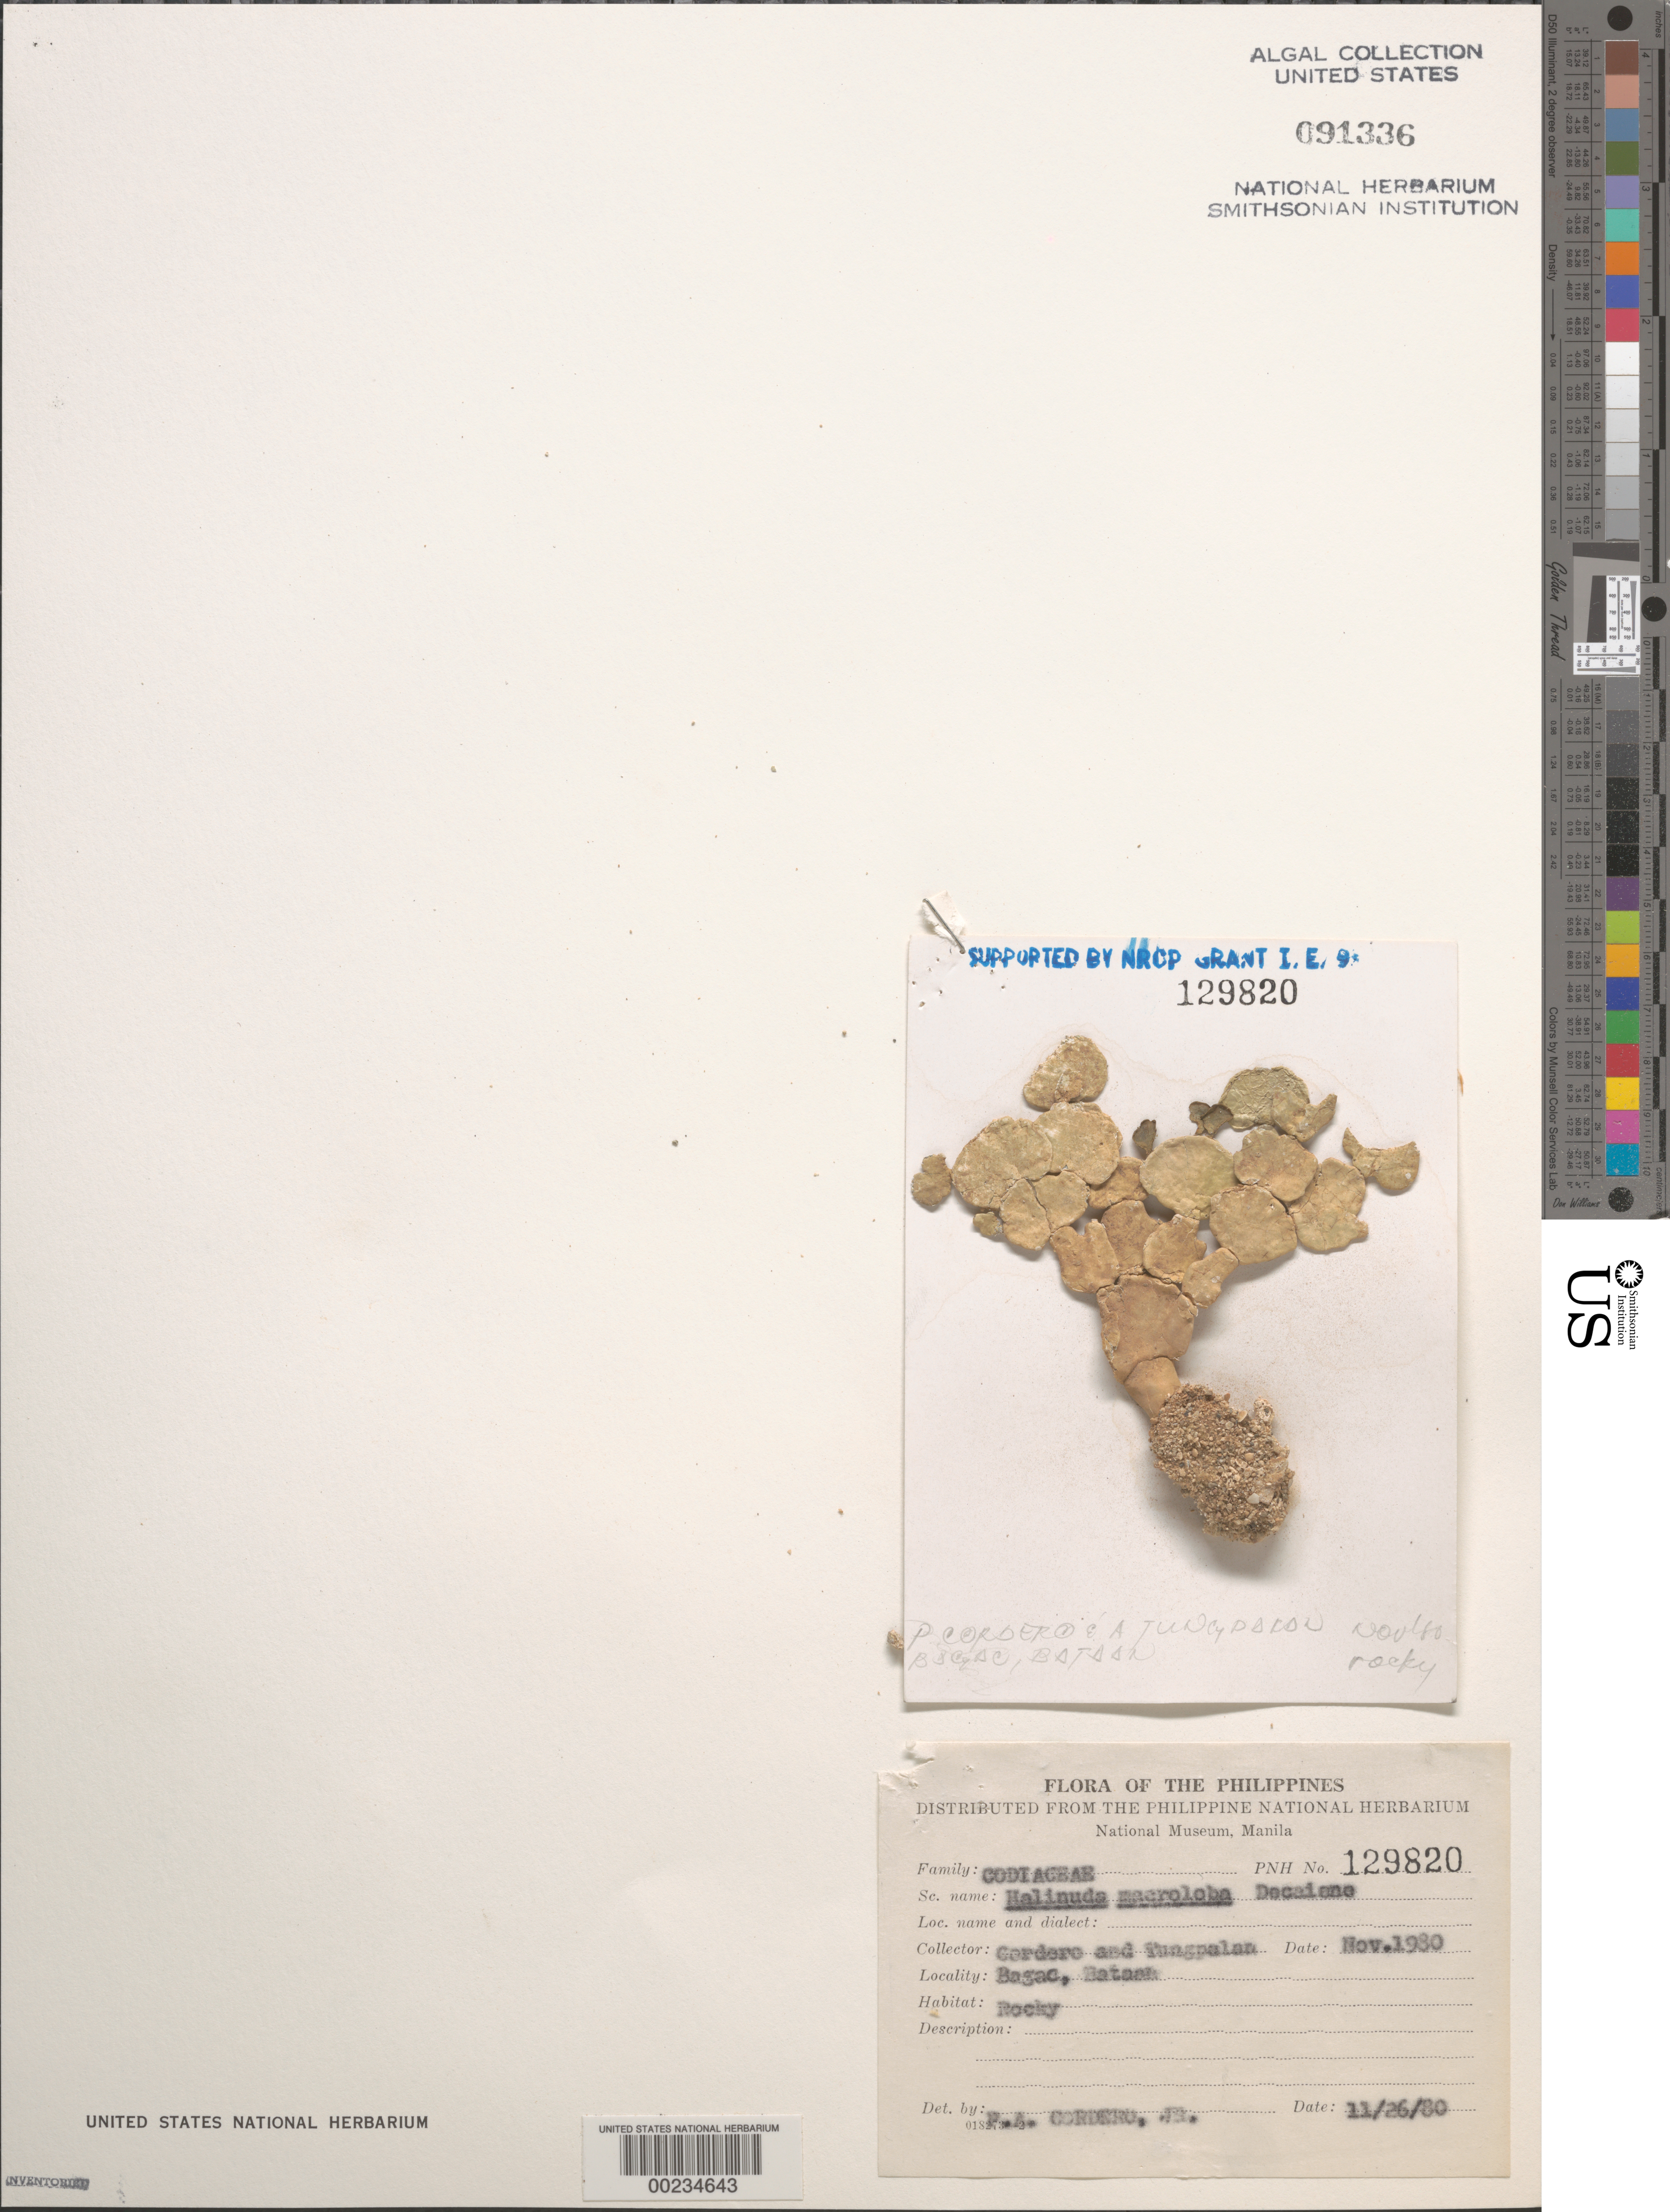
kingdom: Plantae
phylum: Chlorophyta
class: Ulvophyceae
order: Bryopsidales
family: Halimedaceae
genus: Halimeda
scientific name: Halimeda macroloba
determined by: Cordero, P. A., Jr.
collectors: P. A. Cordero & A. Tungpalan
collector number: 129820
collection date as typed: Nov 1980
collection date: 1980-11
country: Philippines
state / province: Central Luzon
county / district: Bataan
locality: Bagac, bataan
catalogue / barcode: US 91336